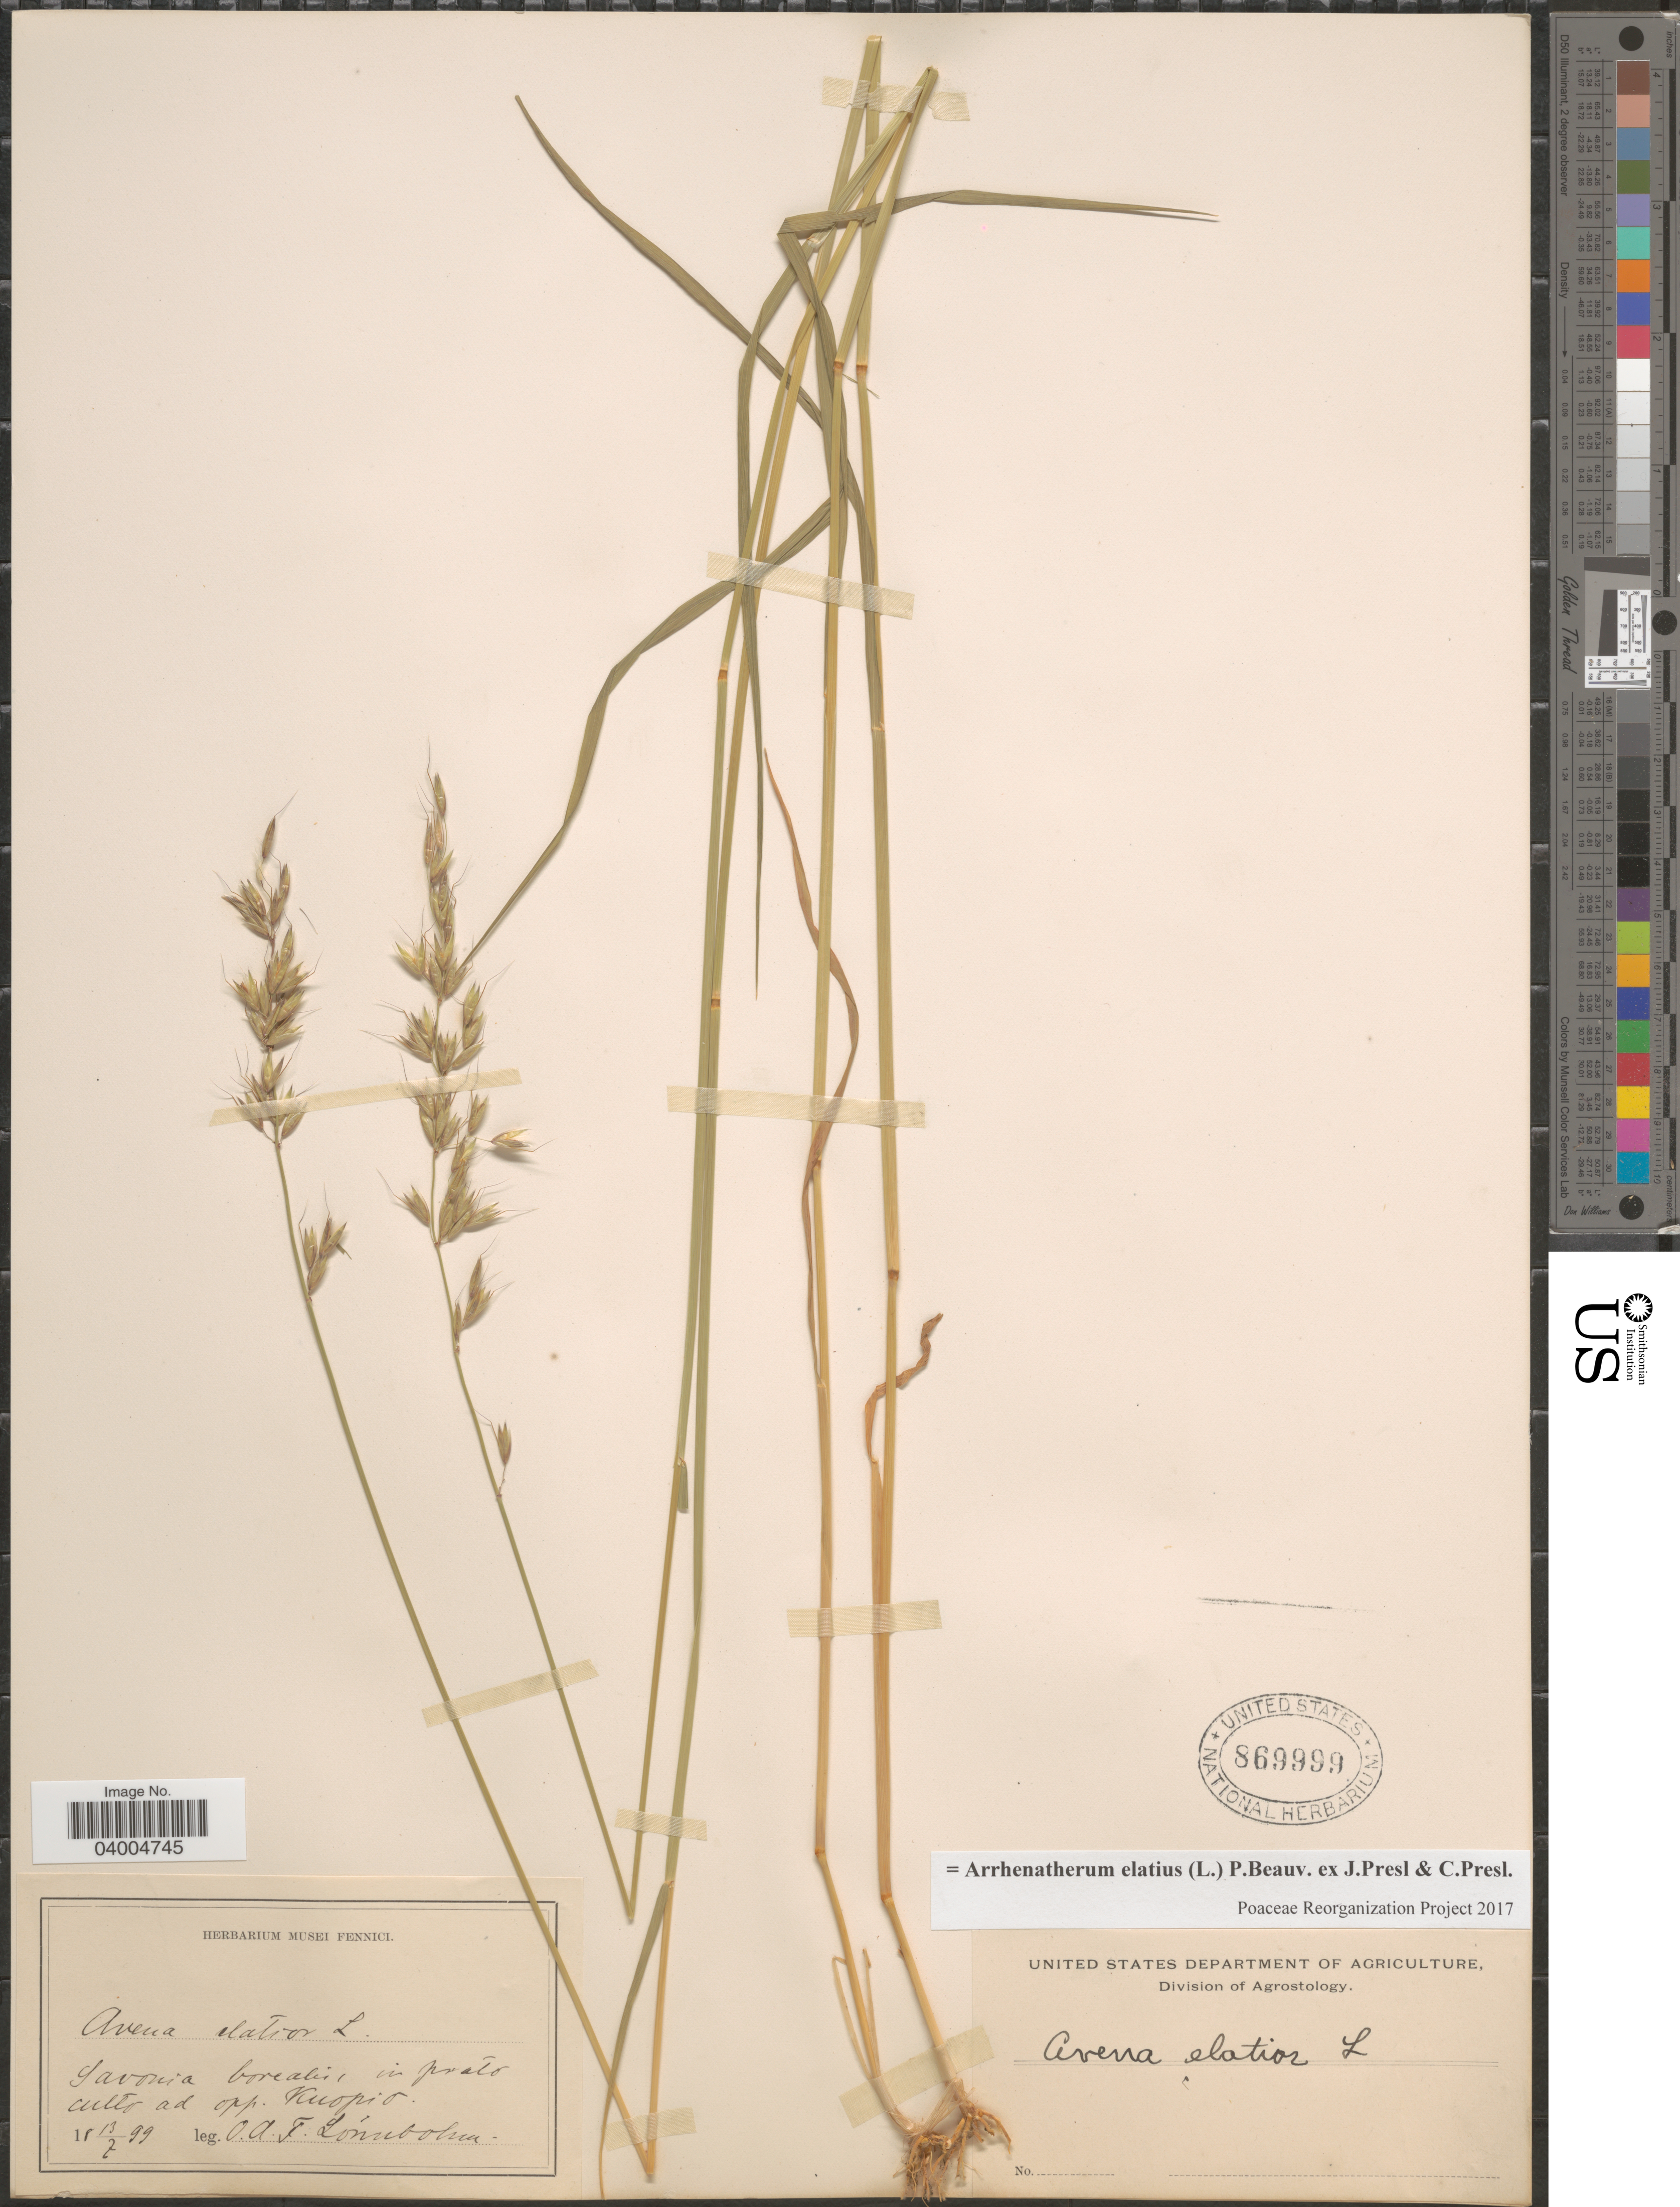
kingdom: Plantae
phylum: Tracheophyta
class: Liliopsida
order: Poales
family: Poaceae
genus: Arrhenatherum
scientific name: Arrhenatherum elatius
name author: (L.) J. Presl & C. Presl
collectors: O. Lönnbohm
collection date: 1899-07-13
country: Finland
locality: Savonia borealis in prato culto ad opp. Kuopio.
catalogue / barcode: US 869999